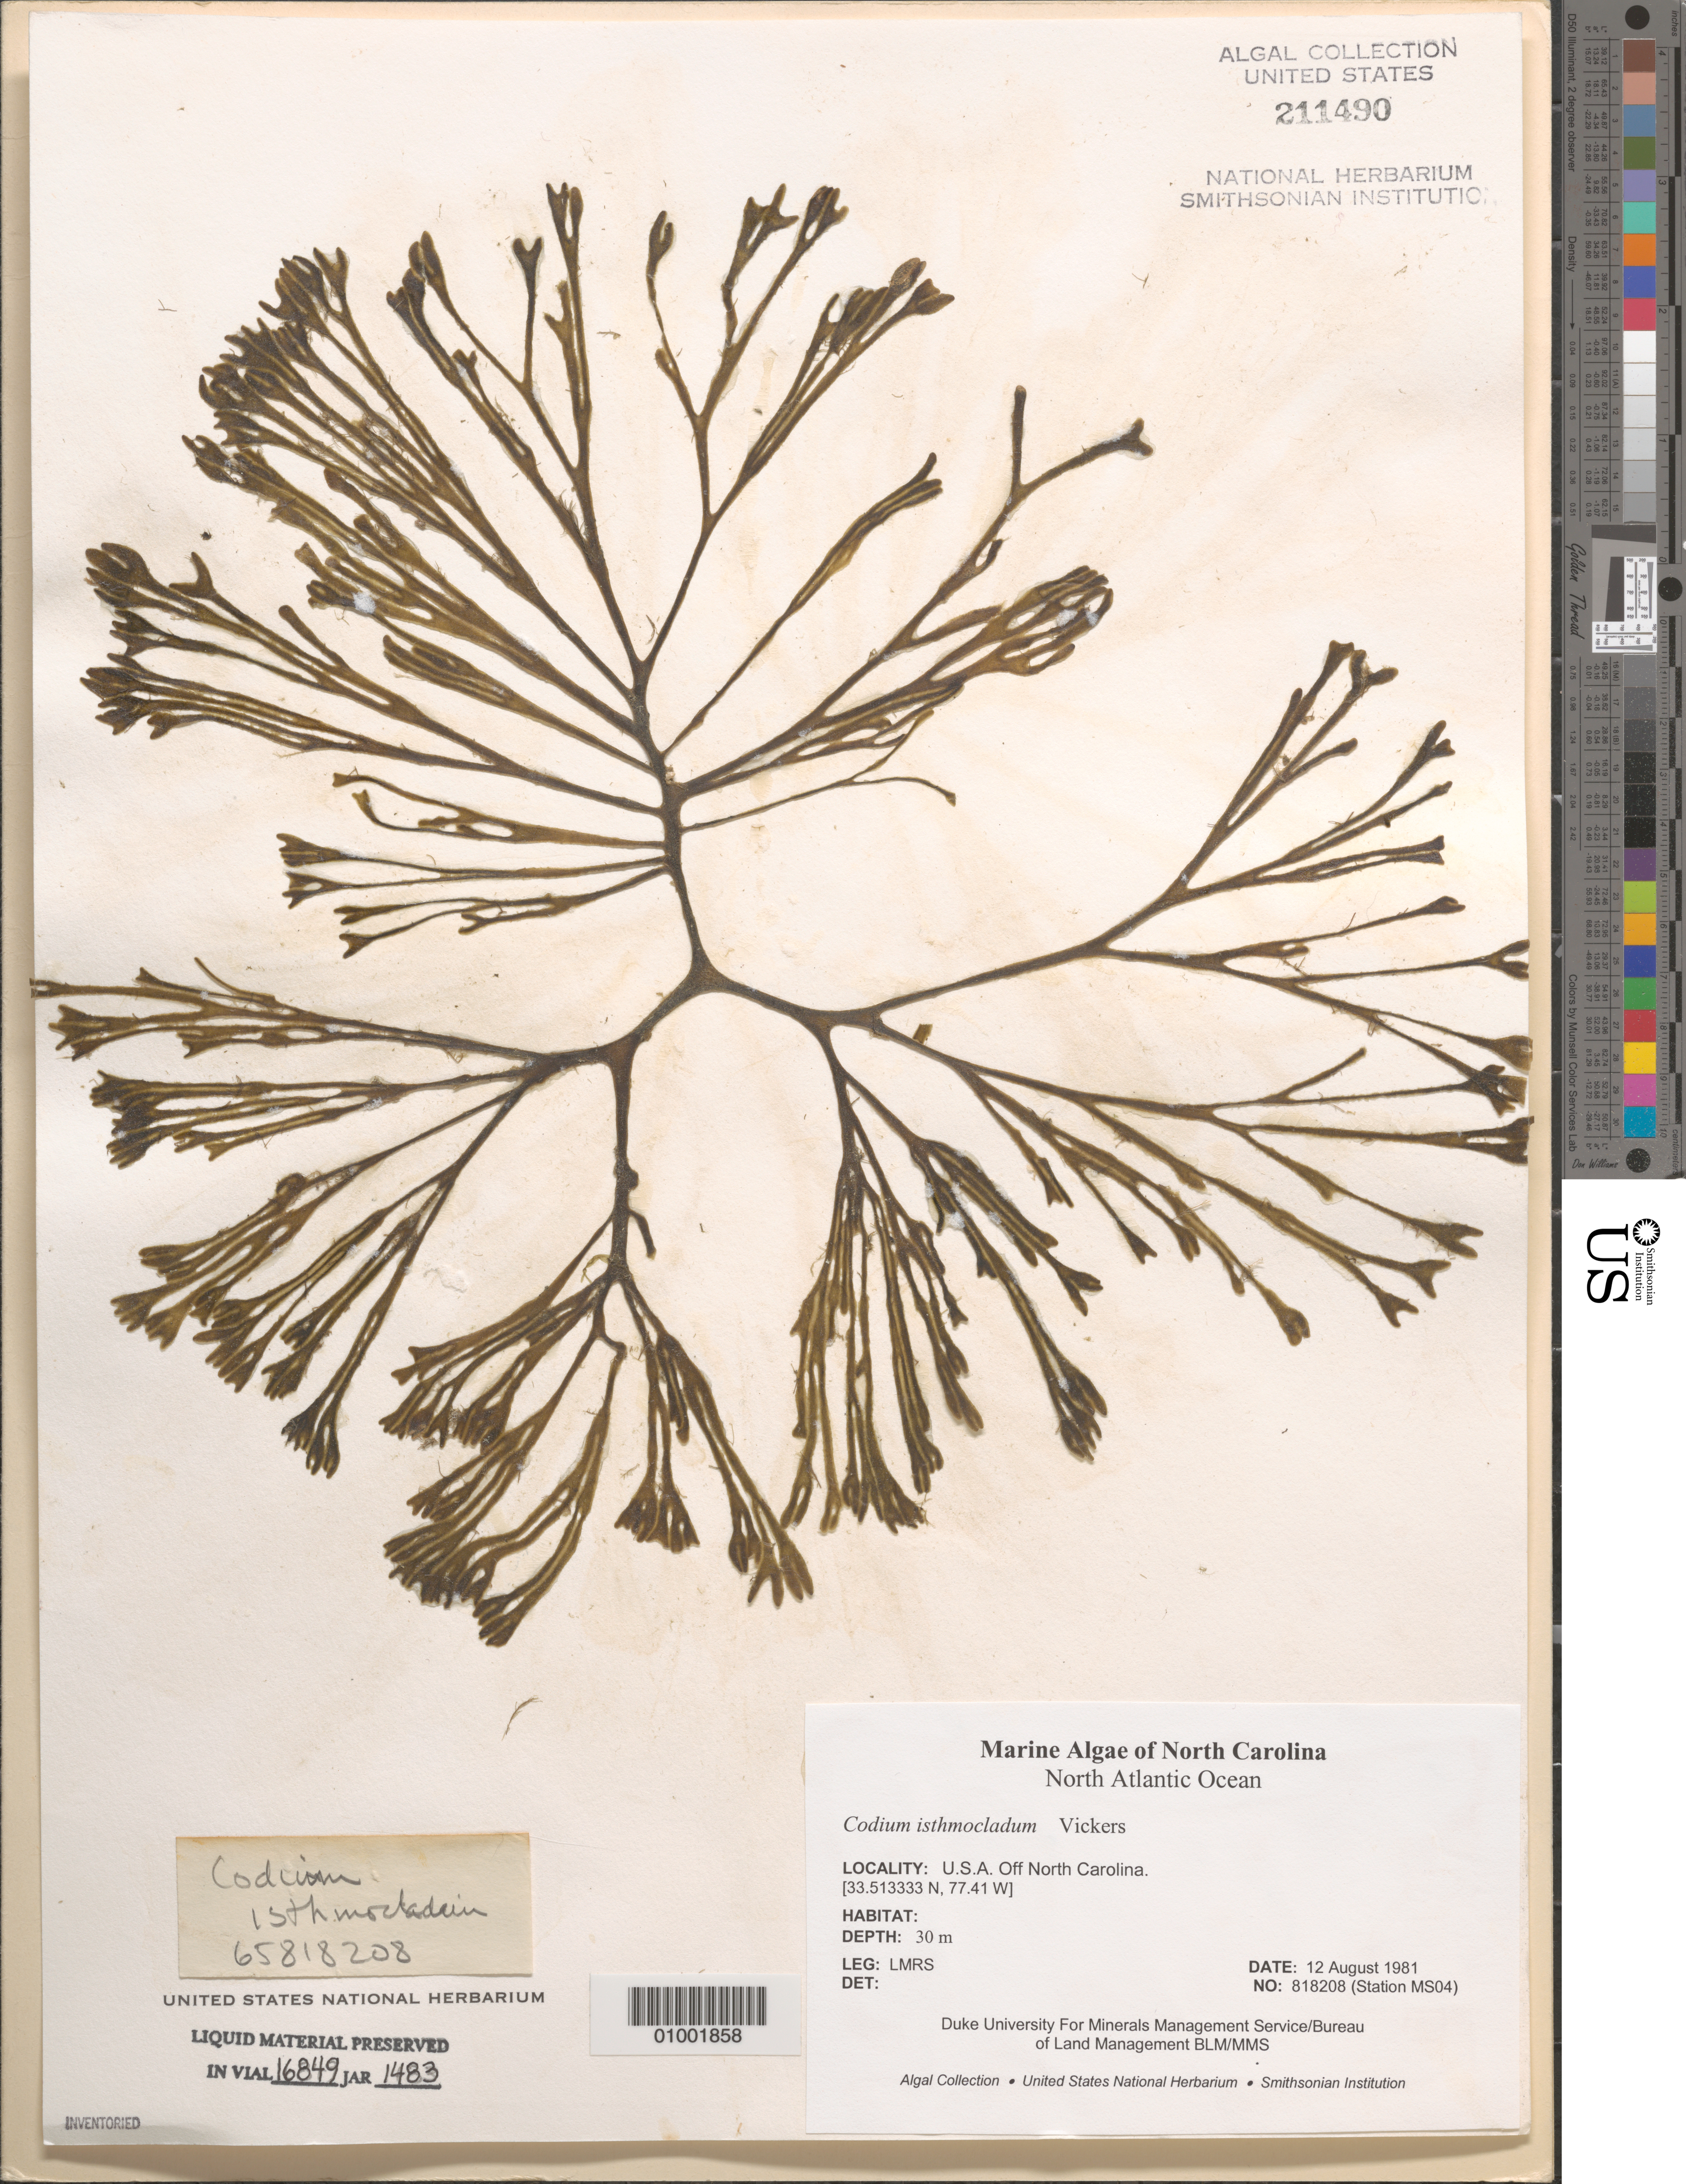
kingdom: Plantae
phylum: Chlorophyta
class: Ulvophyceae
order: Bryopsidales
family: Codiaceae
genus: Codium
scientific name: Codium isthmocladum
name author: Vickers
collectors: LMRS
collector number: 818208 (Station MS04)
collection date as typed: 12 Aug 1981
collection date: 1981-08-12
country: United States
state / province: North Carolina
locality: North Atlantic Ocean off North Carolina coast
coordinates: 33.513333 N, 77.41 W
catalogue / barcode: US 211490